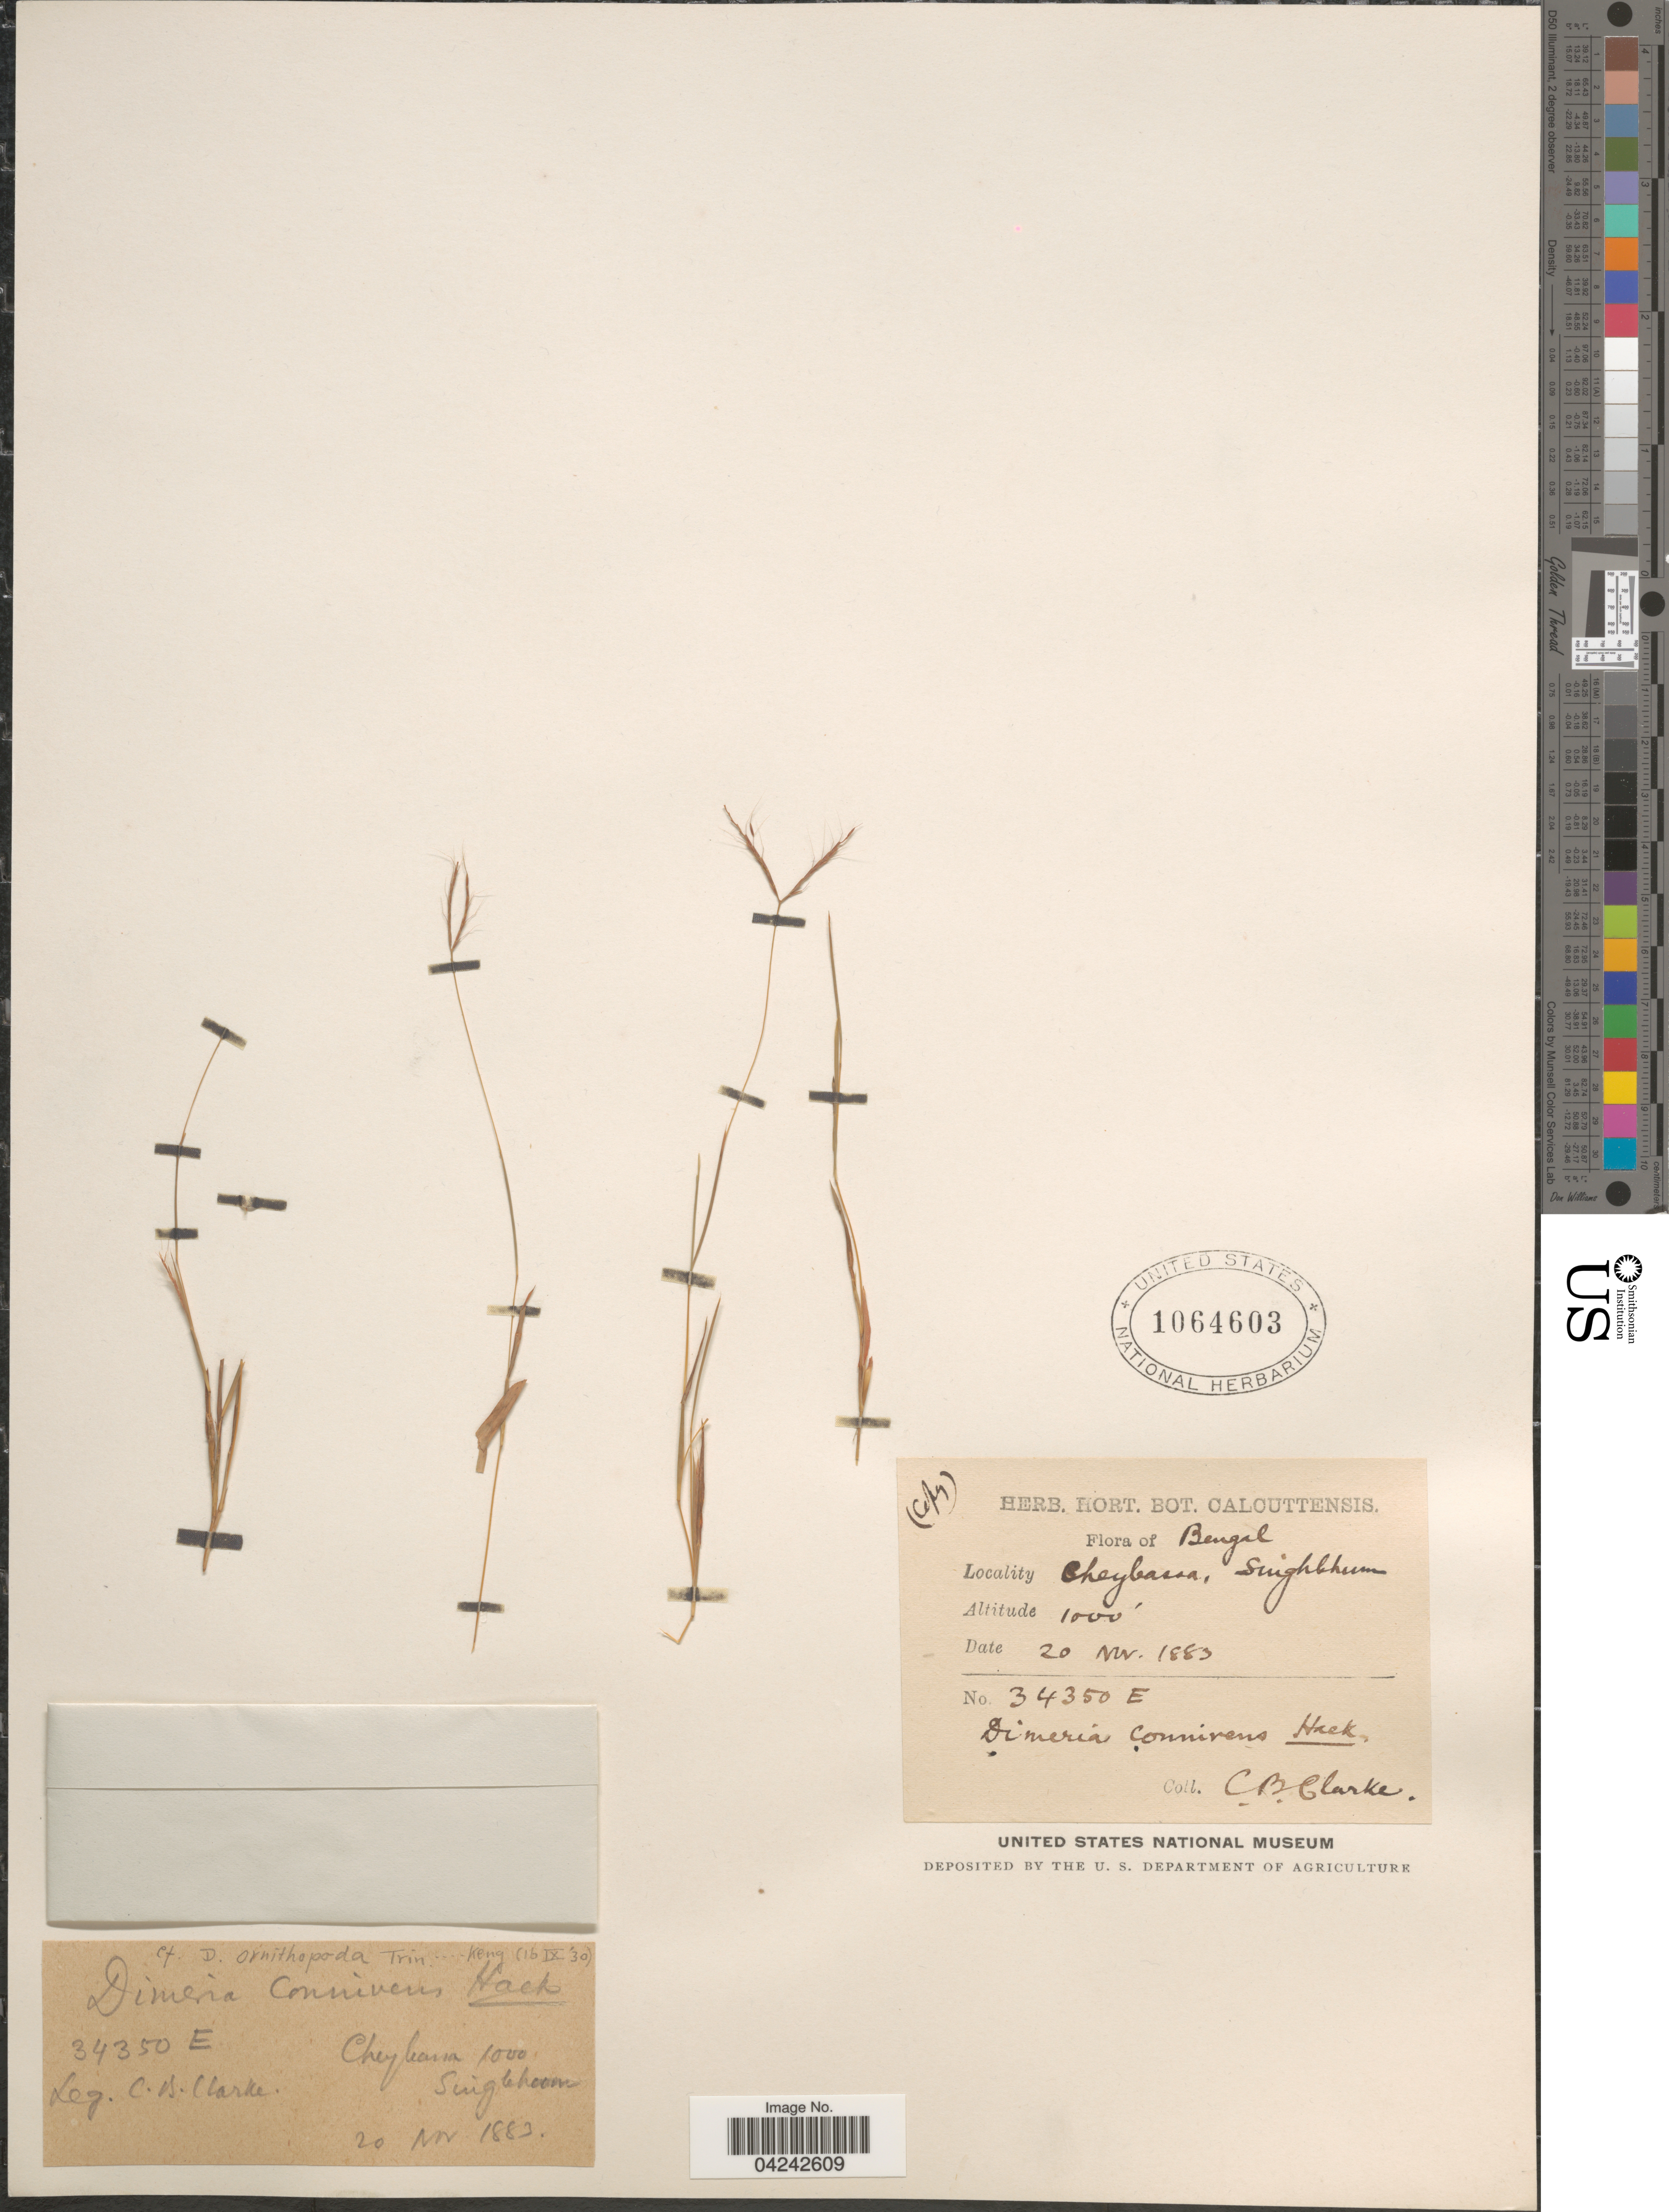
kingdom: Plantae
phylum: Tracheophyta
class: Liliopsida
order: Poales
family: Poaceae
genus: Dimeria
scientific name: Dimeria connivens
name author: Hack.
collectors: C. B. Clarke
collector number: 34350E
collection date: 1883-11-20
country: India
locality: Bengal. Cheybassa. Singhbhum.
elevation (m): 305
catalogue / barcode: US 1064603